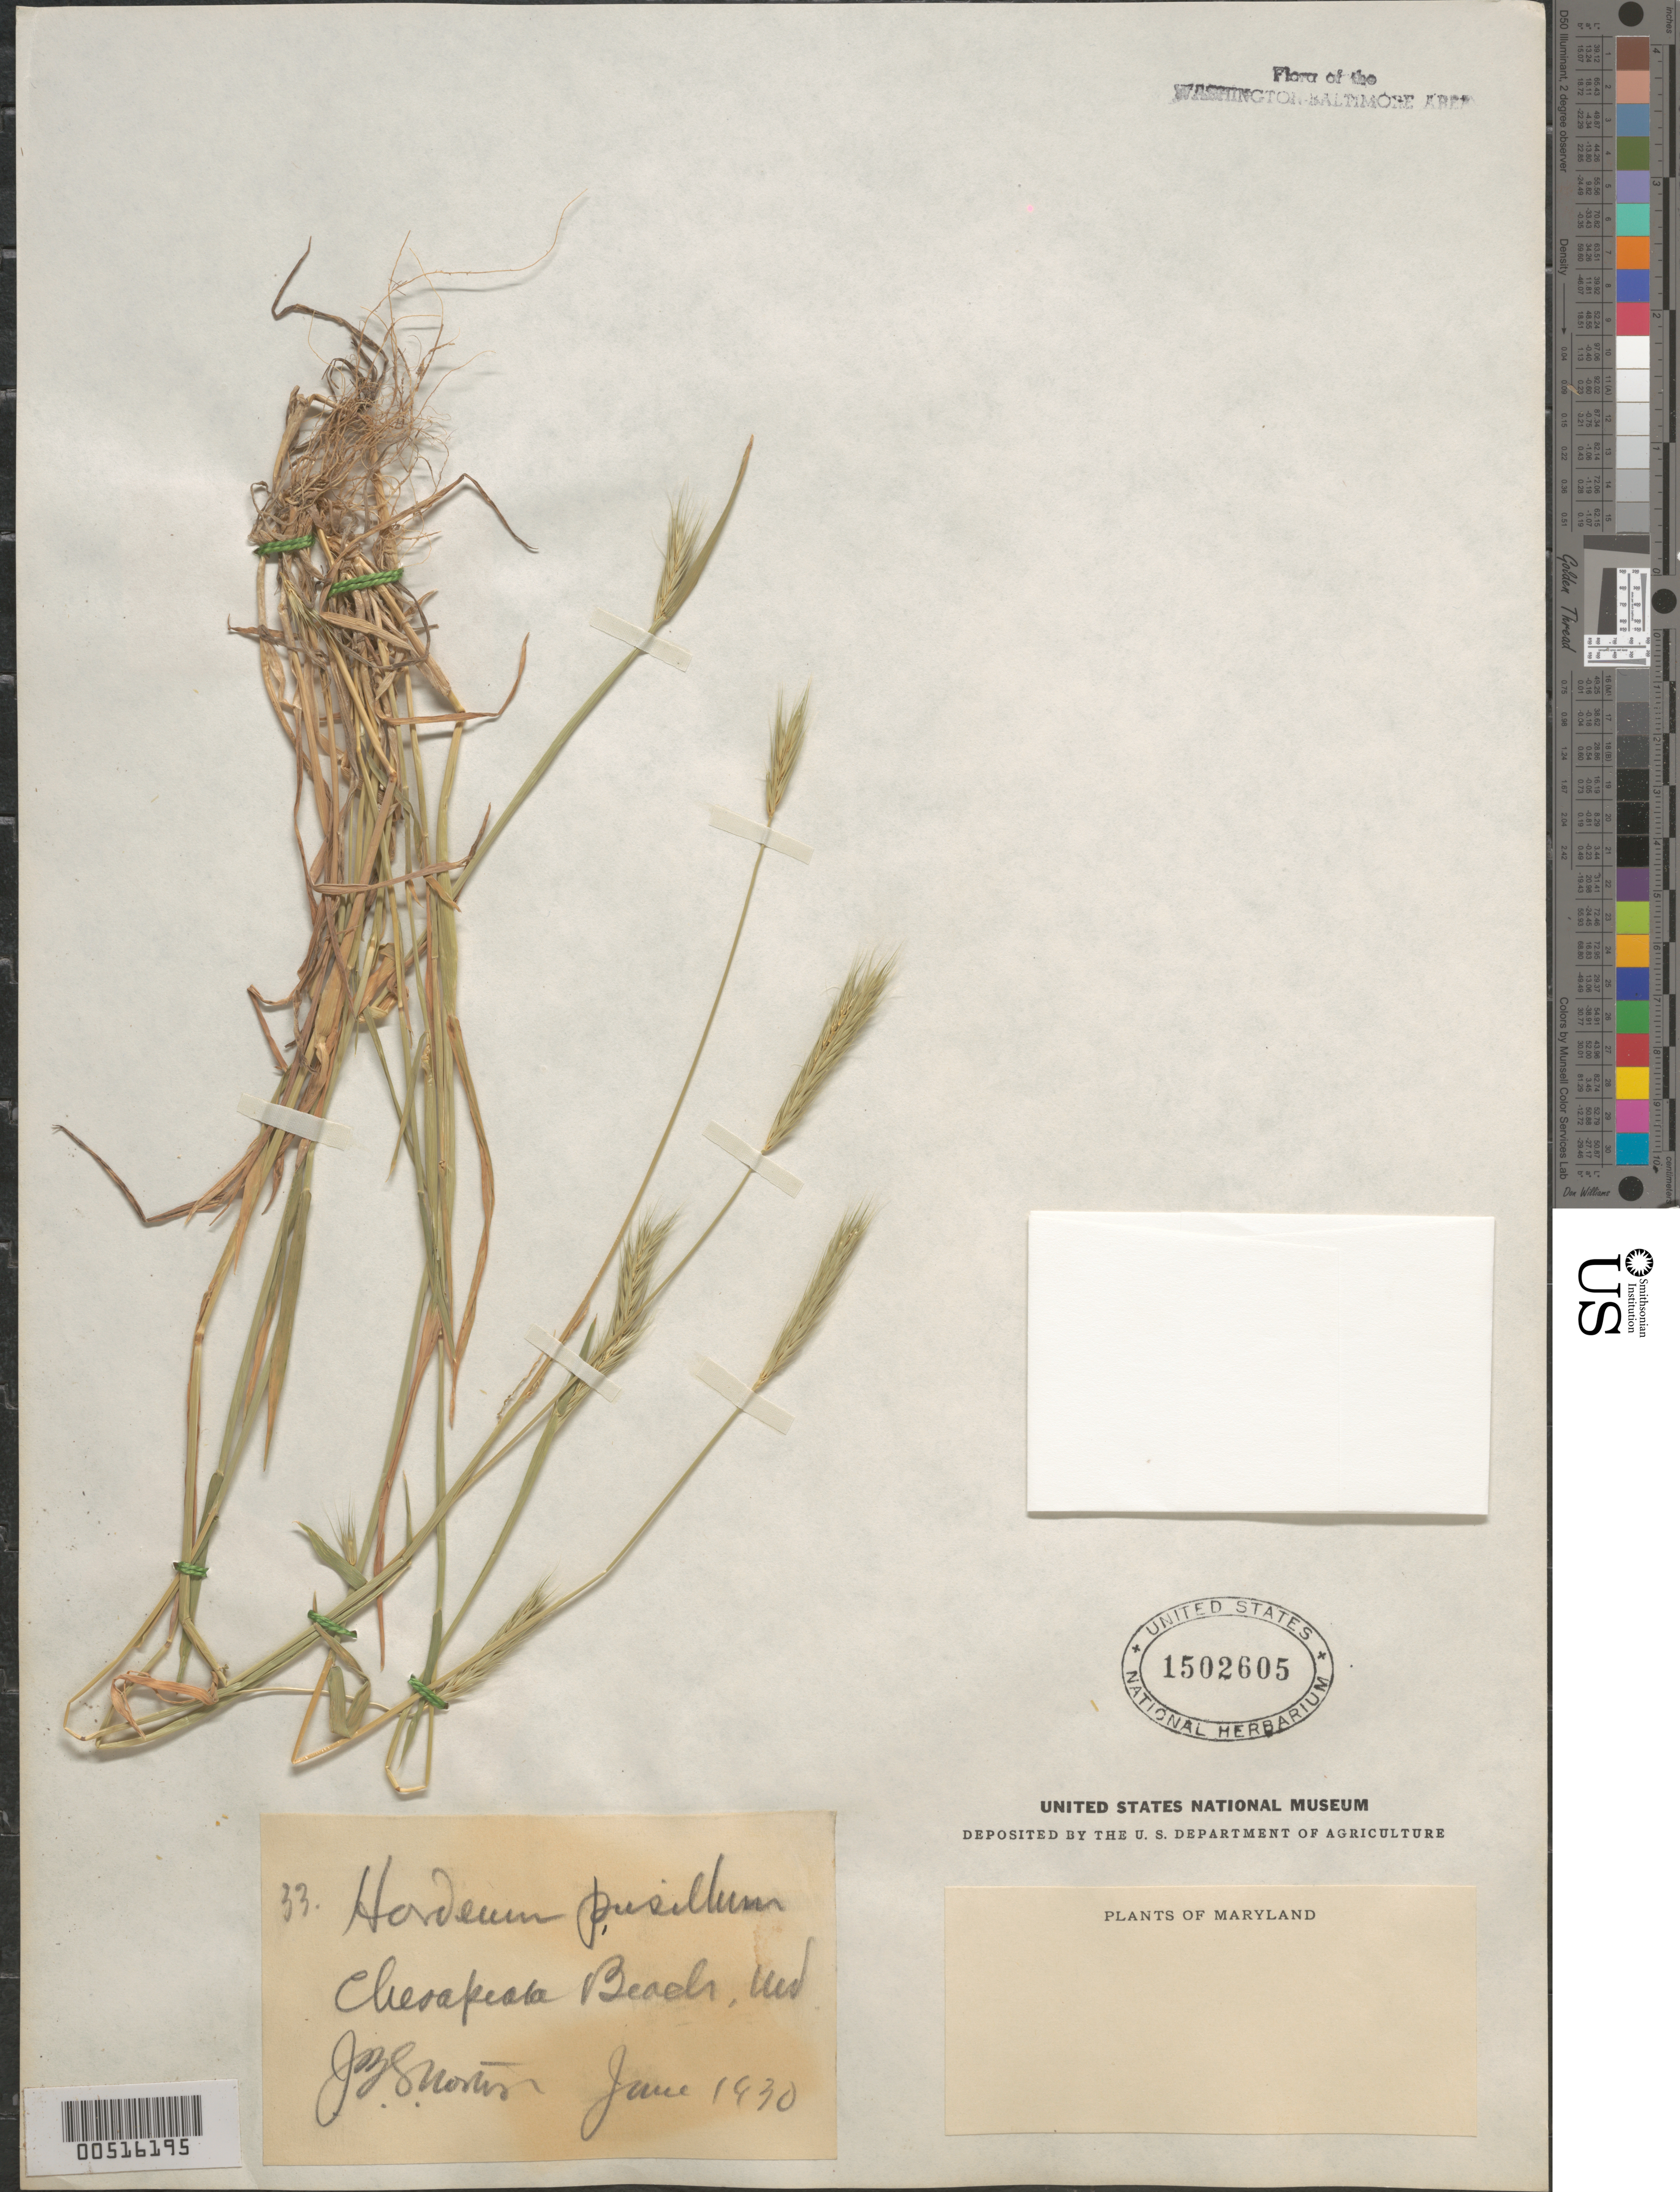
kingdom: Plantae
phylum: Tracheophyta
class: Liliopsida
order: Poales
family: Poaceae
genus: Hordeum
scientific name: Hordeum pusillum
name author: Nutt.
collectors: J. B. S. Morton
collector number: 33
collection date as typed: Jun 1930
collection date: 1930-06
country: United States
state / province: Maryland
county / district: Calvert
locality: Chesapeake Beach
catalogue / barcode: US 1502605